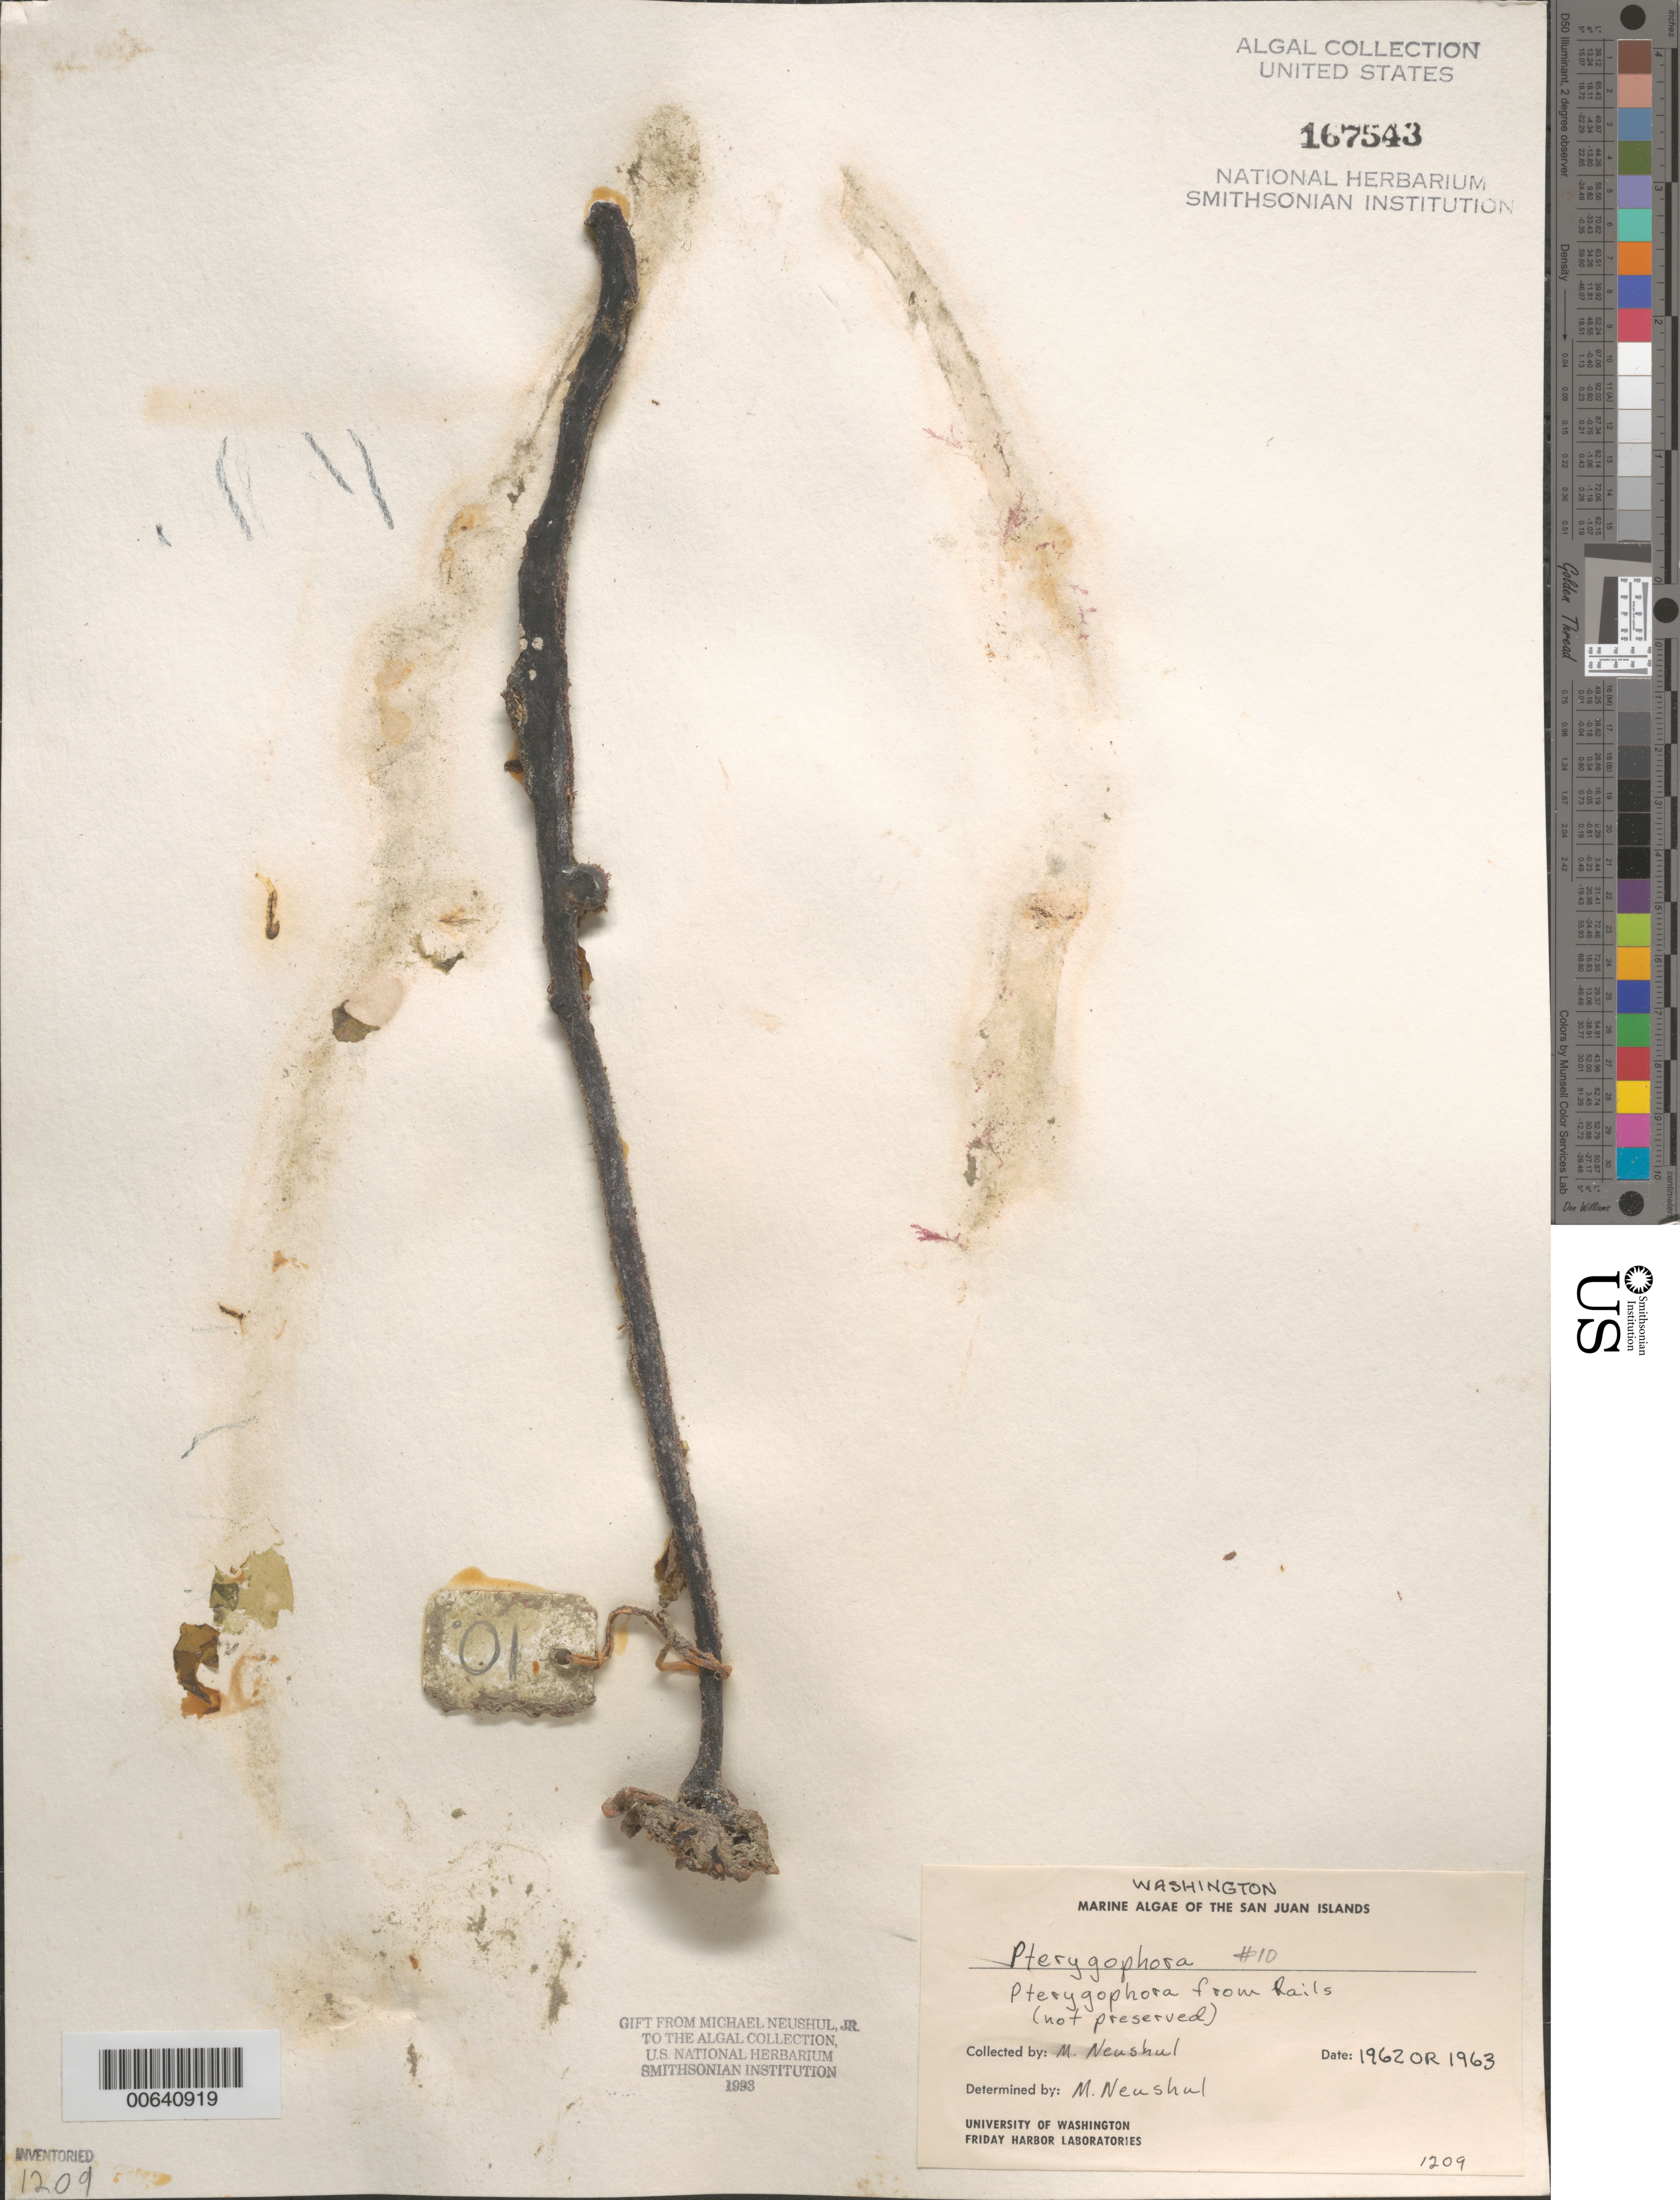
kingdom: Chromista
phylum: Ochrophyta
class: Phaeophyceae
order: Laminariales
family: Alariaceae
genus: Pterygophora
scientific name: Pterygophora sp.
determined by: Neushul, M.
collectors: M. Neushul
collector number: Neushul 1209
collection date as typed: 1962 or -- --- 1963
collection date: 1962 or 1963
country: United States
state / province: Washington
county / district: San Juan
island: San Juan Islands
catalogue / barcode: US 167543